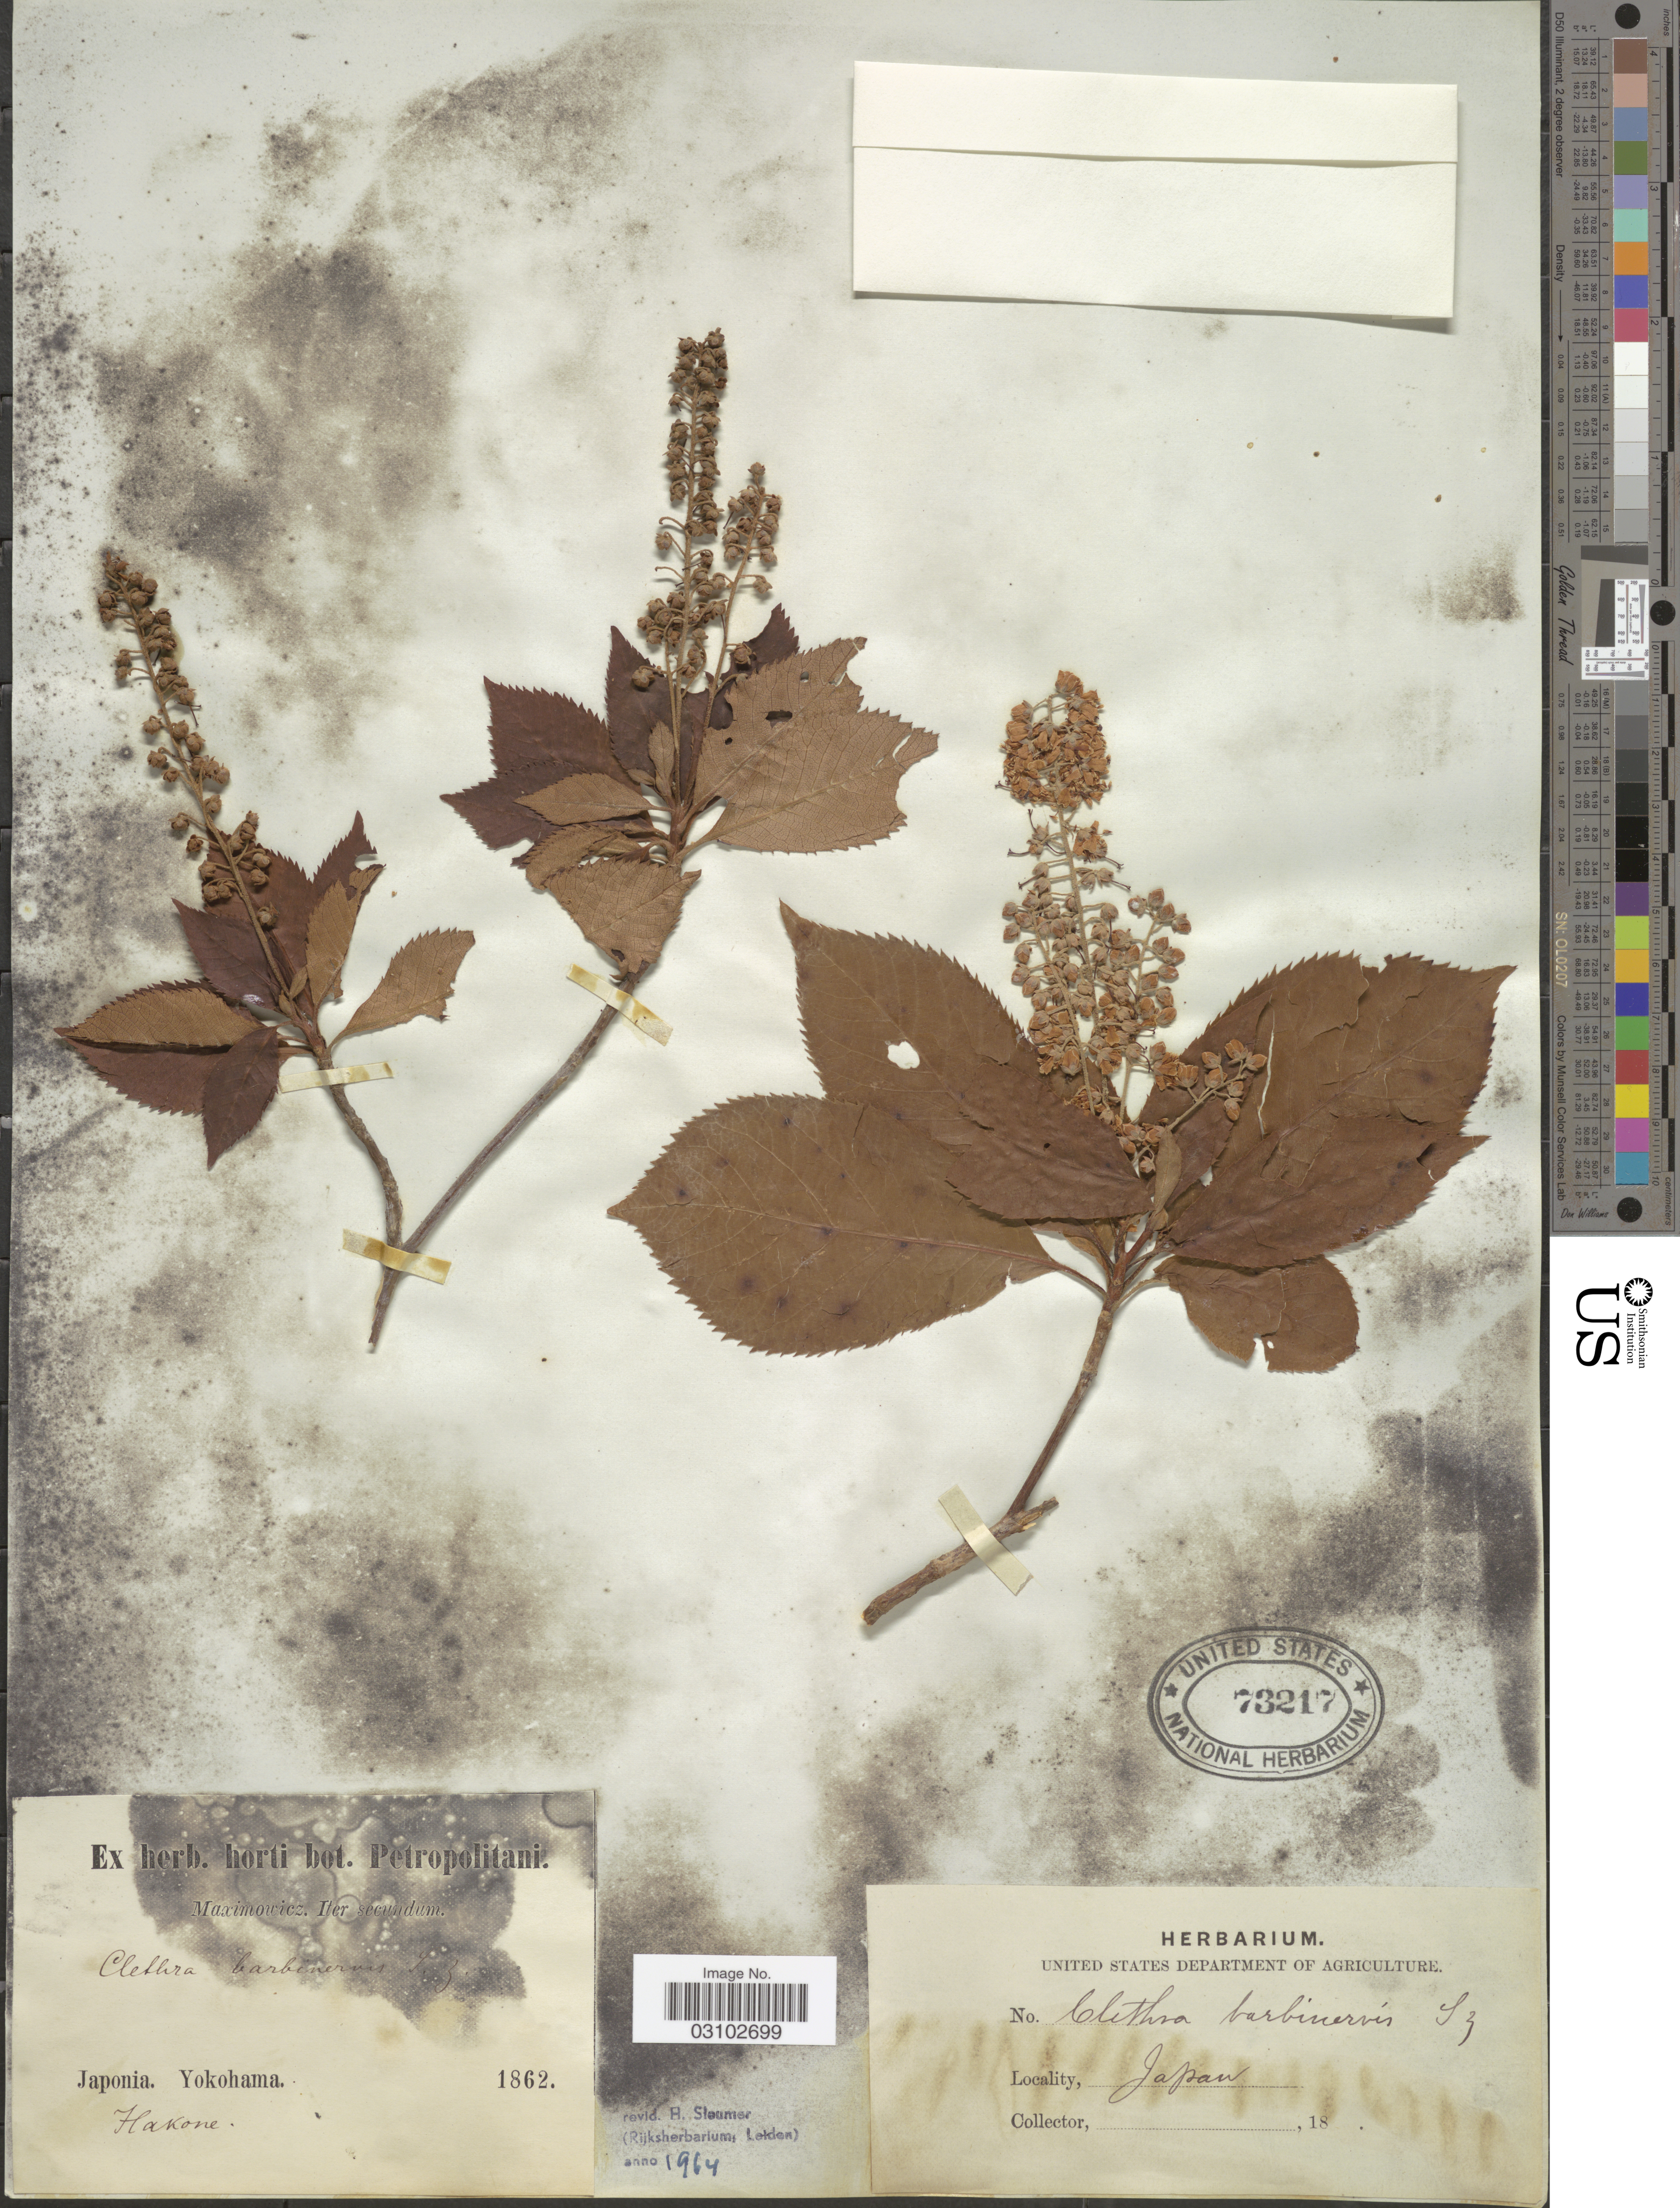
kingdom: Plantae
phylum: Tracheophyta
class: Magnoliopsida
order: Ericales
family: Clethraceae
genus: Clethra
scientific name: Clethra barbinervis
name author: Siebold & Zucc.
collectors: -. Maximowicz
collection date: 1862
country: Japan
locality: Japonia. Yokohama. Hakone.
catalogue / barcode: US 73217